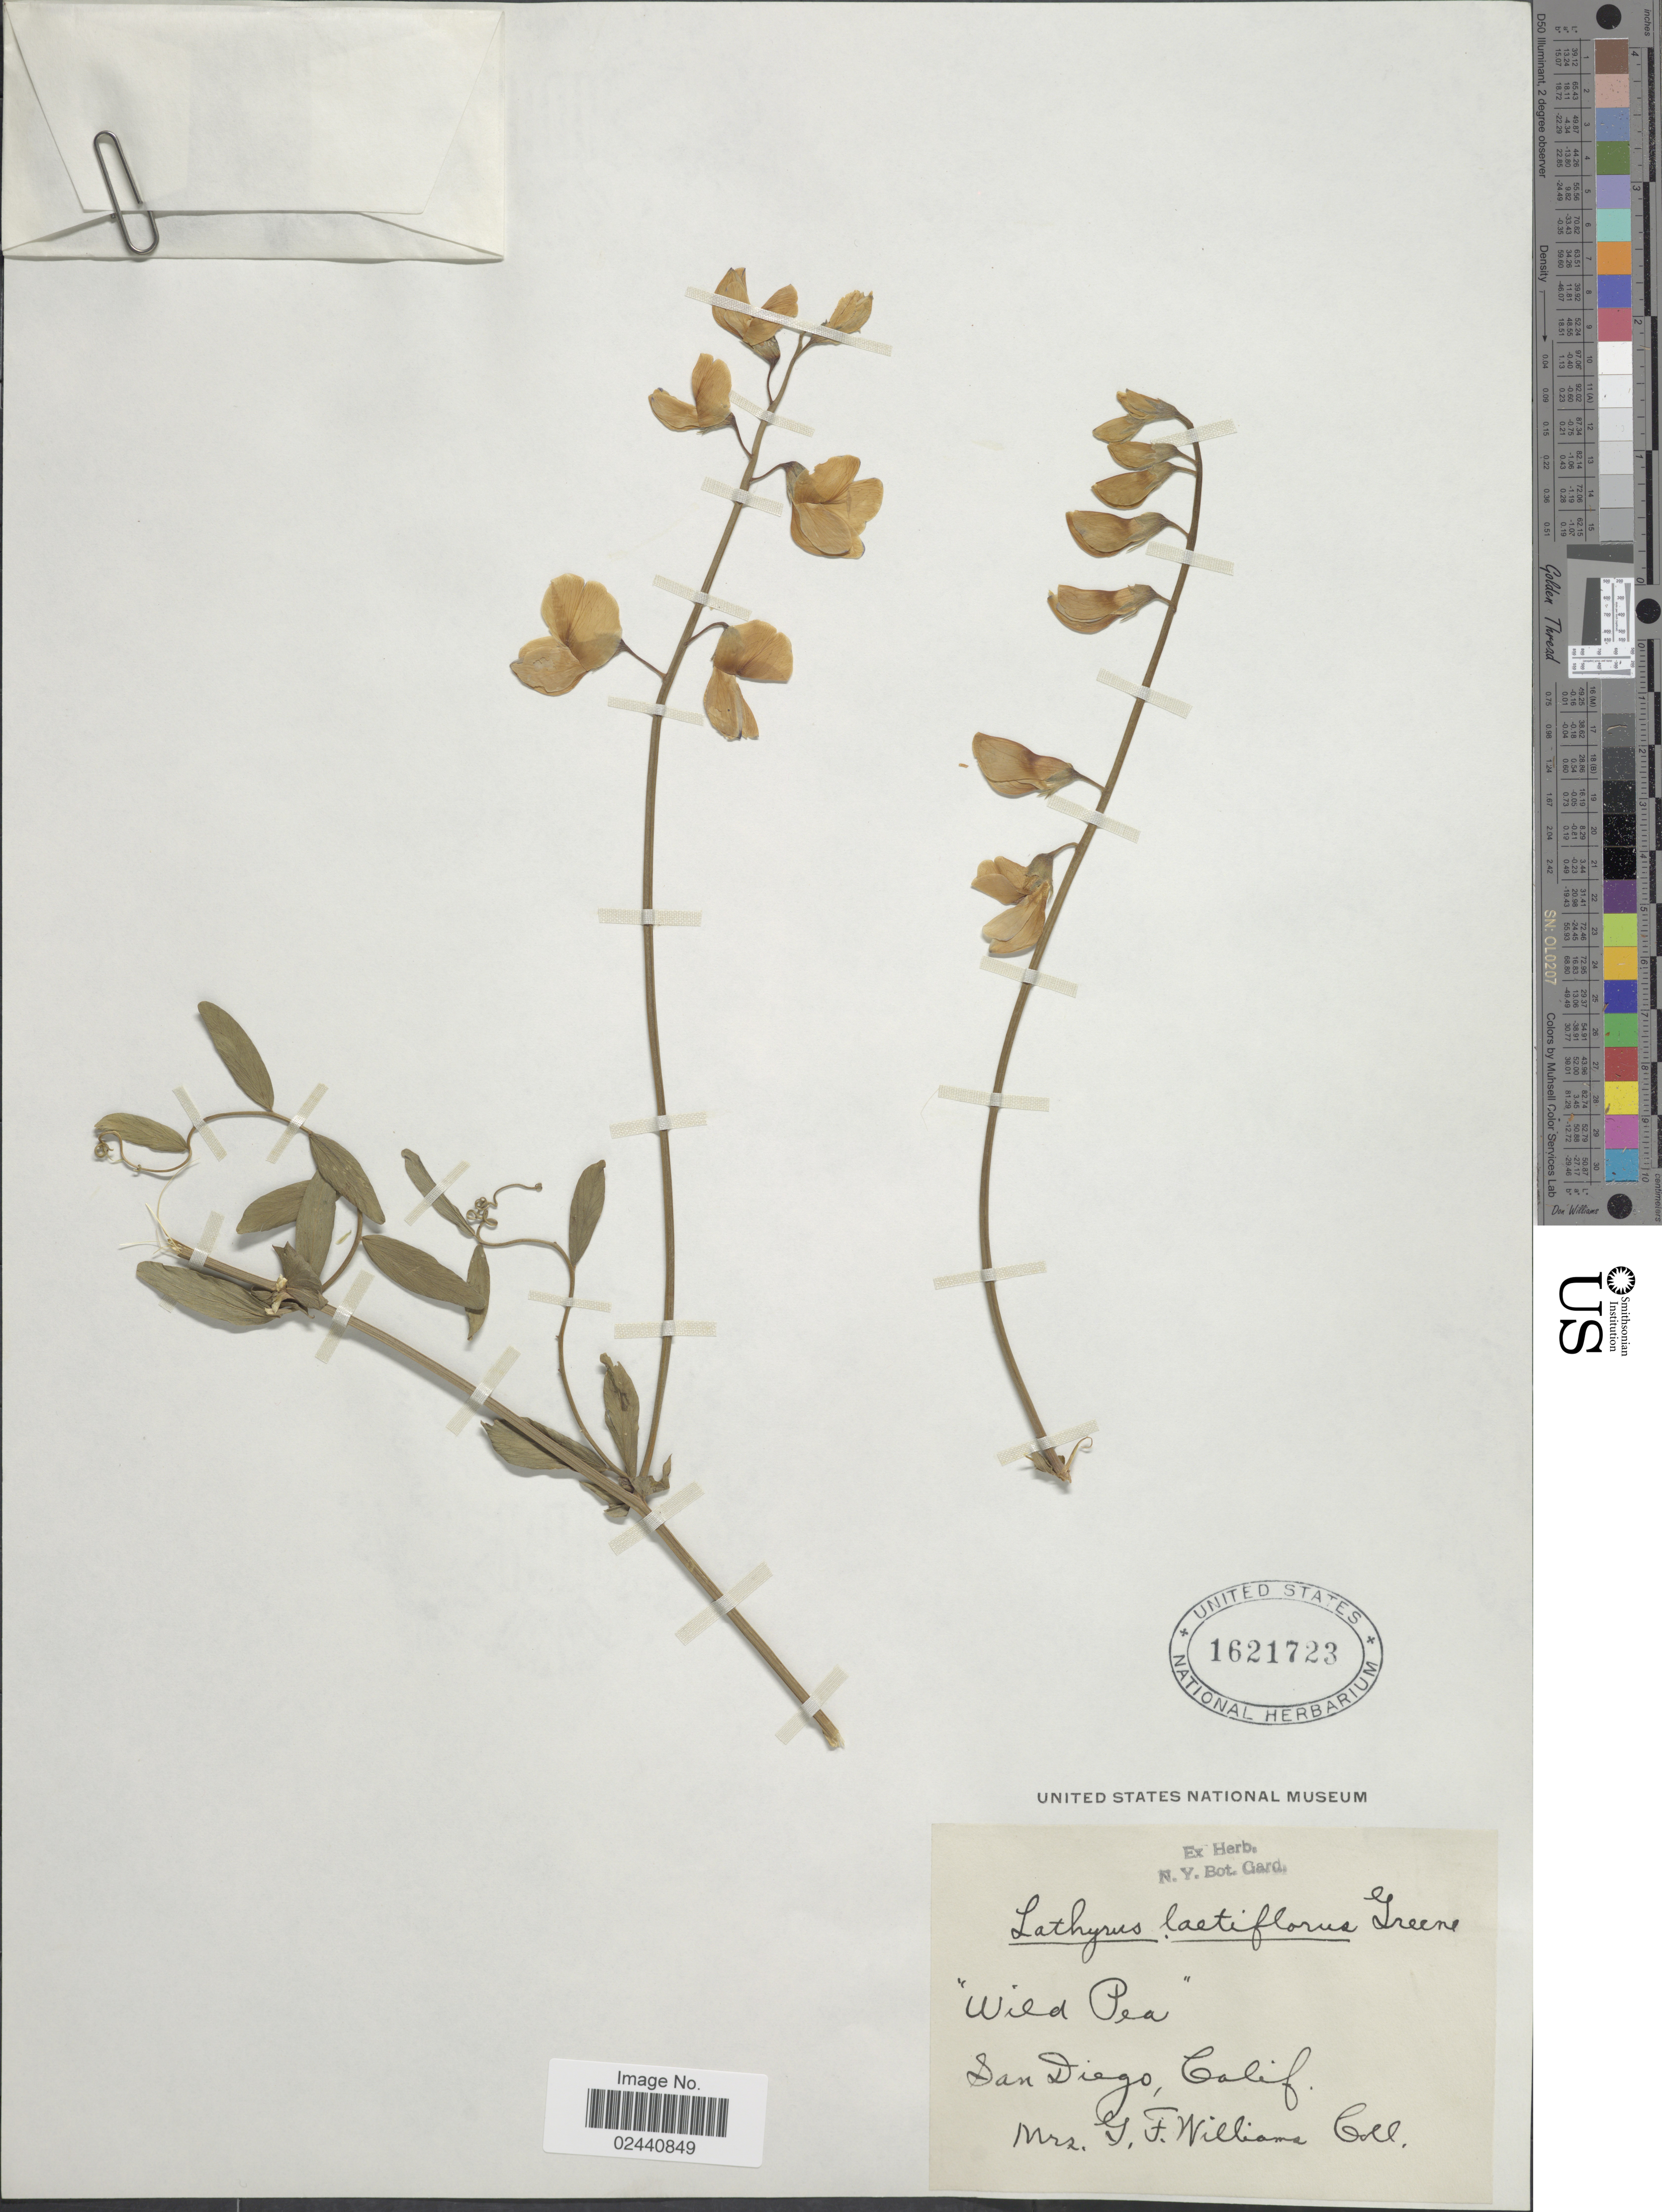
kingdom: Plantae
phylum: Tracheophyta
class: Magnoliopsida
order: Fabales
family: Fabaceae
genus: Lathyrus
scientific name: Lathyrus laetiflorus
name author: Greene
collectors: G. Williams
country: United States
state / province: California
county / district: San Diego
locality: San Diego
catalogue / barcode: US 1621723